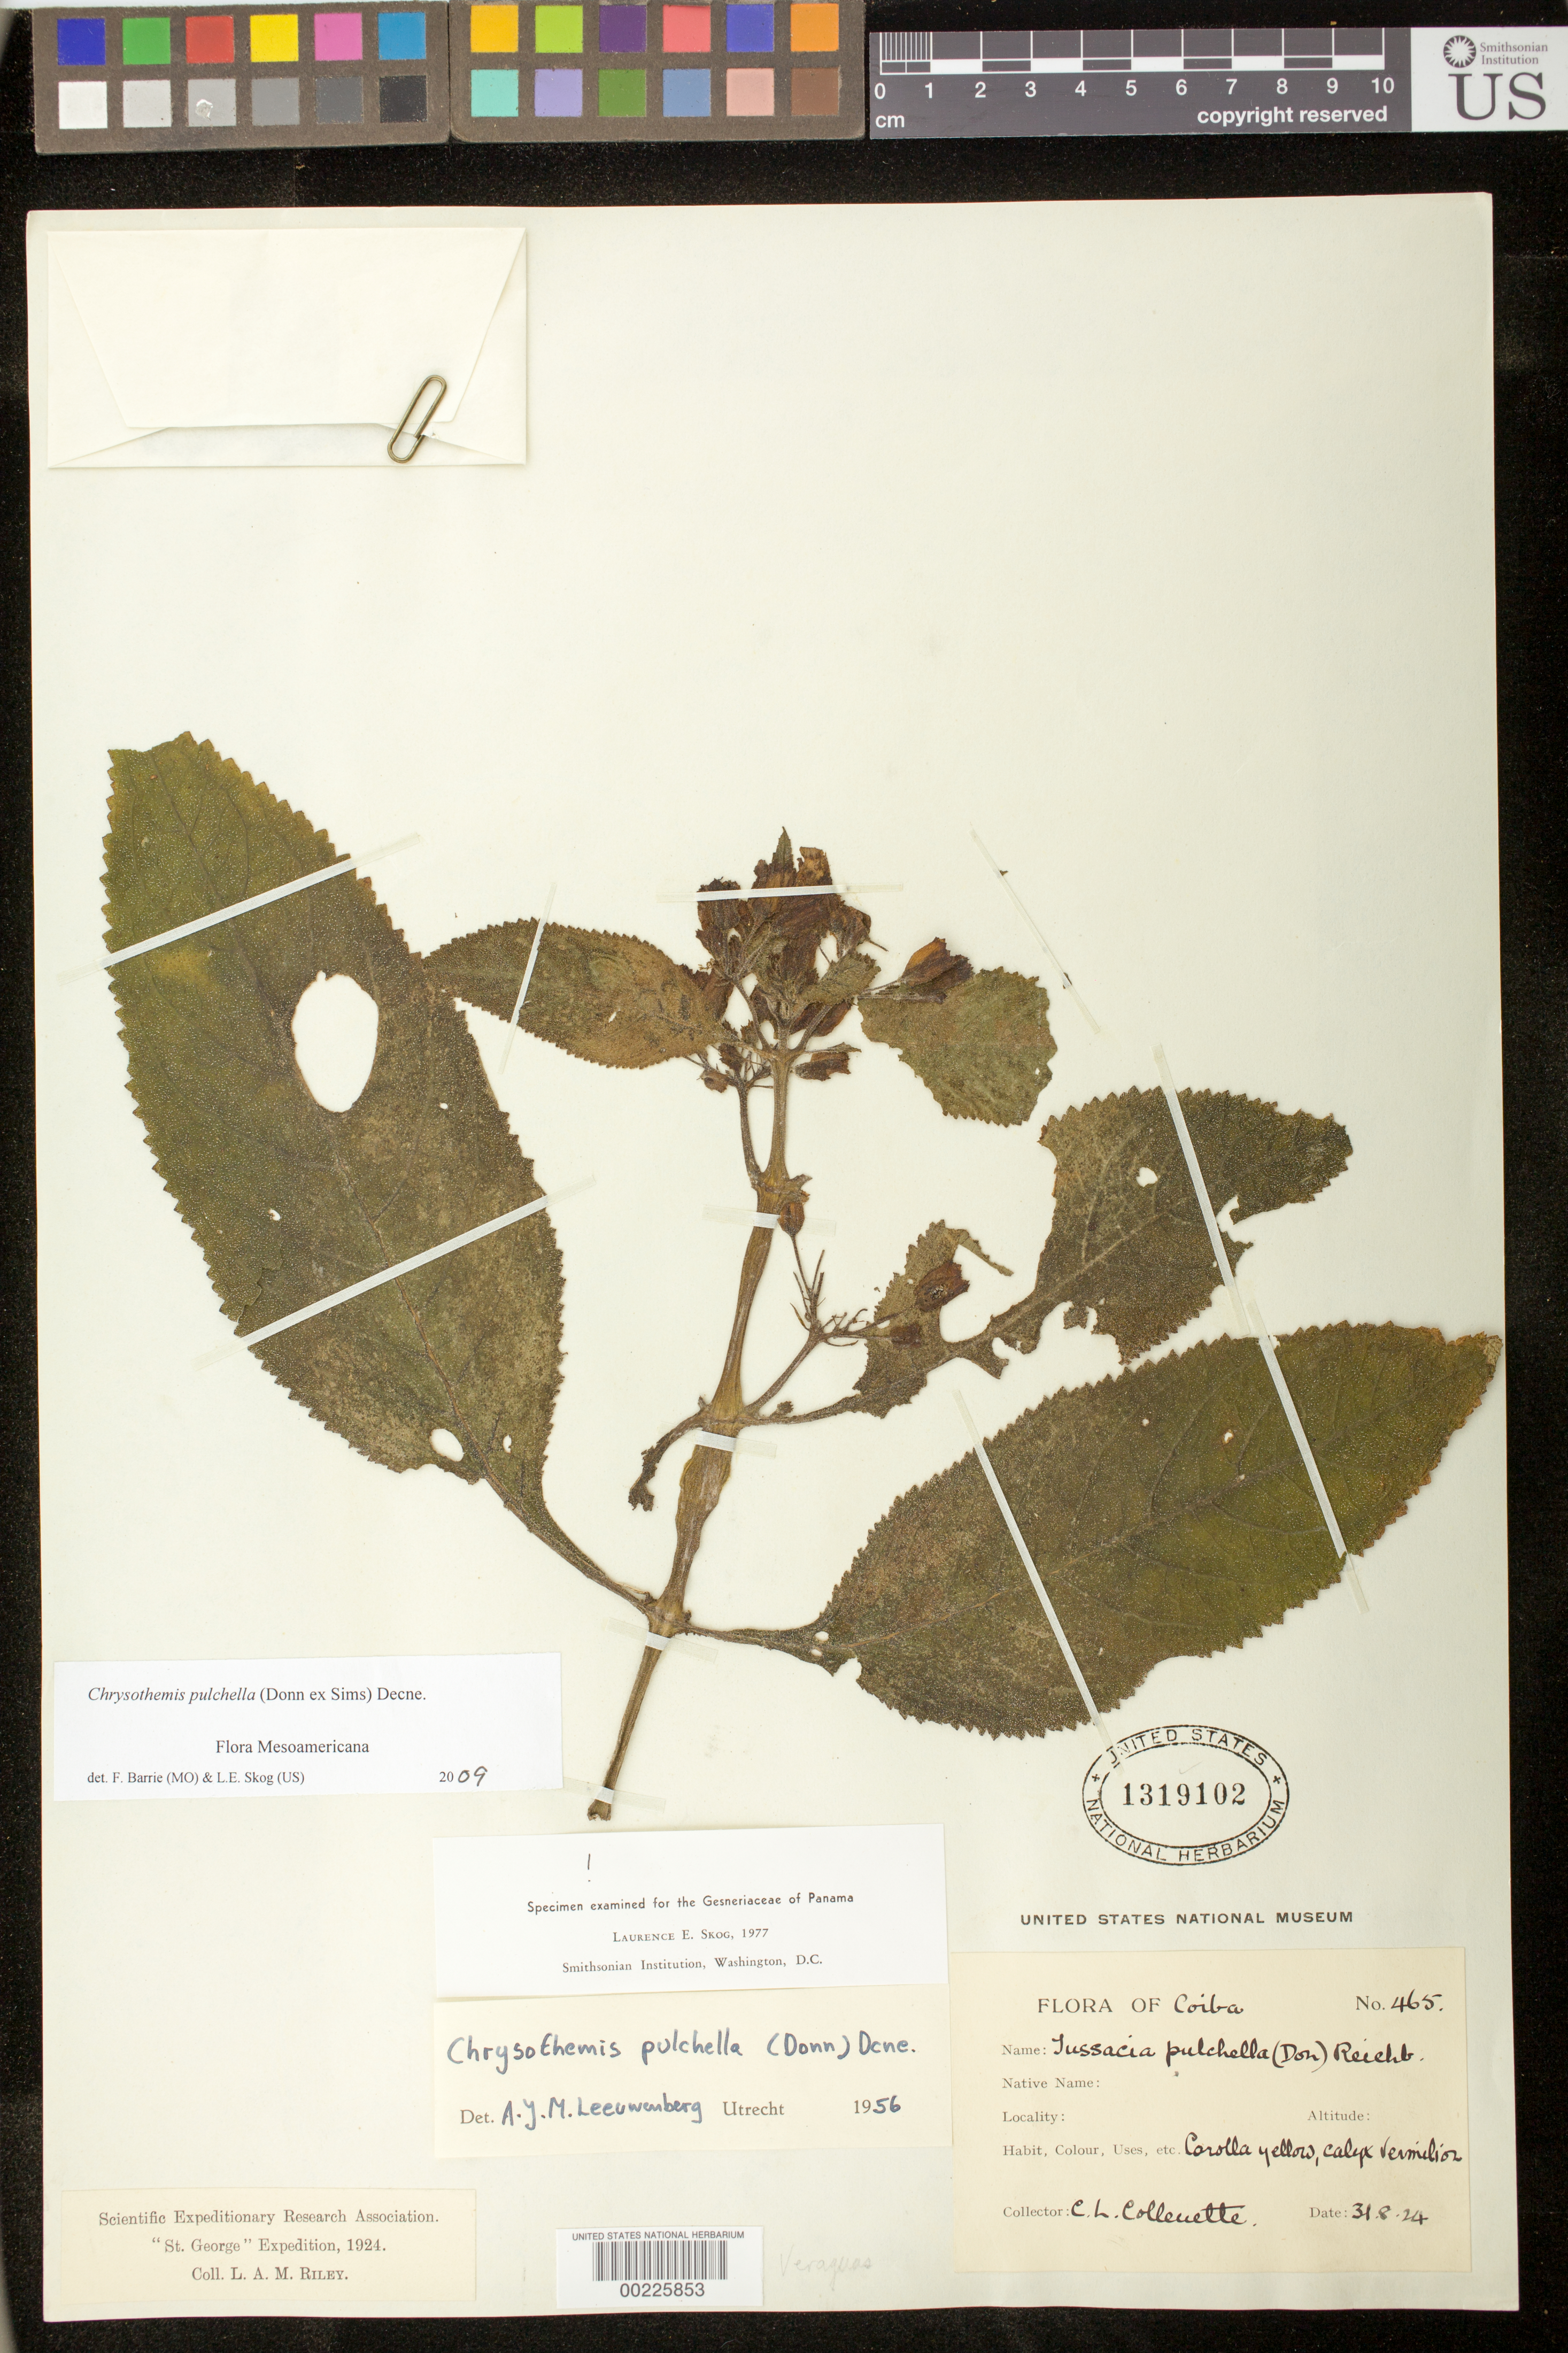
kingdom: Plantae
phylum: Tracheophyta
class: Magnoliopsida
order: Lamiales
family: Gesneriaceae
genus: Chrysothemis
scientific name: Chrysothemis pulchella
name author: (Donn ex Sims) Decne.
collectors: C. Collenette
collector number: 465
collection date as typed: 31 Aug 1924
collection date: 1924-08-31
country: Panama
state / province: Veraguas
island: Coiba Island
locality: Coiba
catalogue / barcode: US 1319102